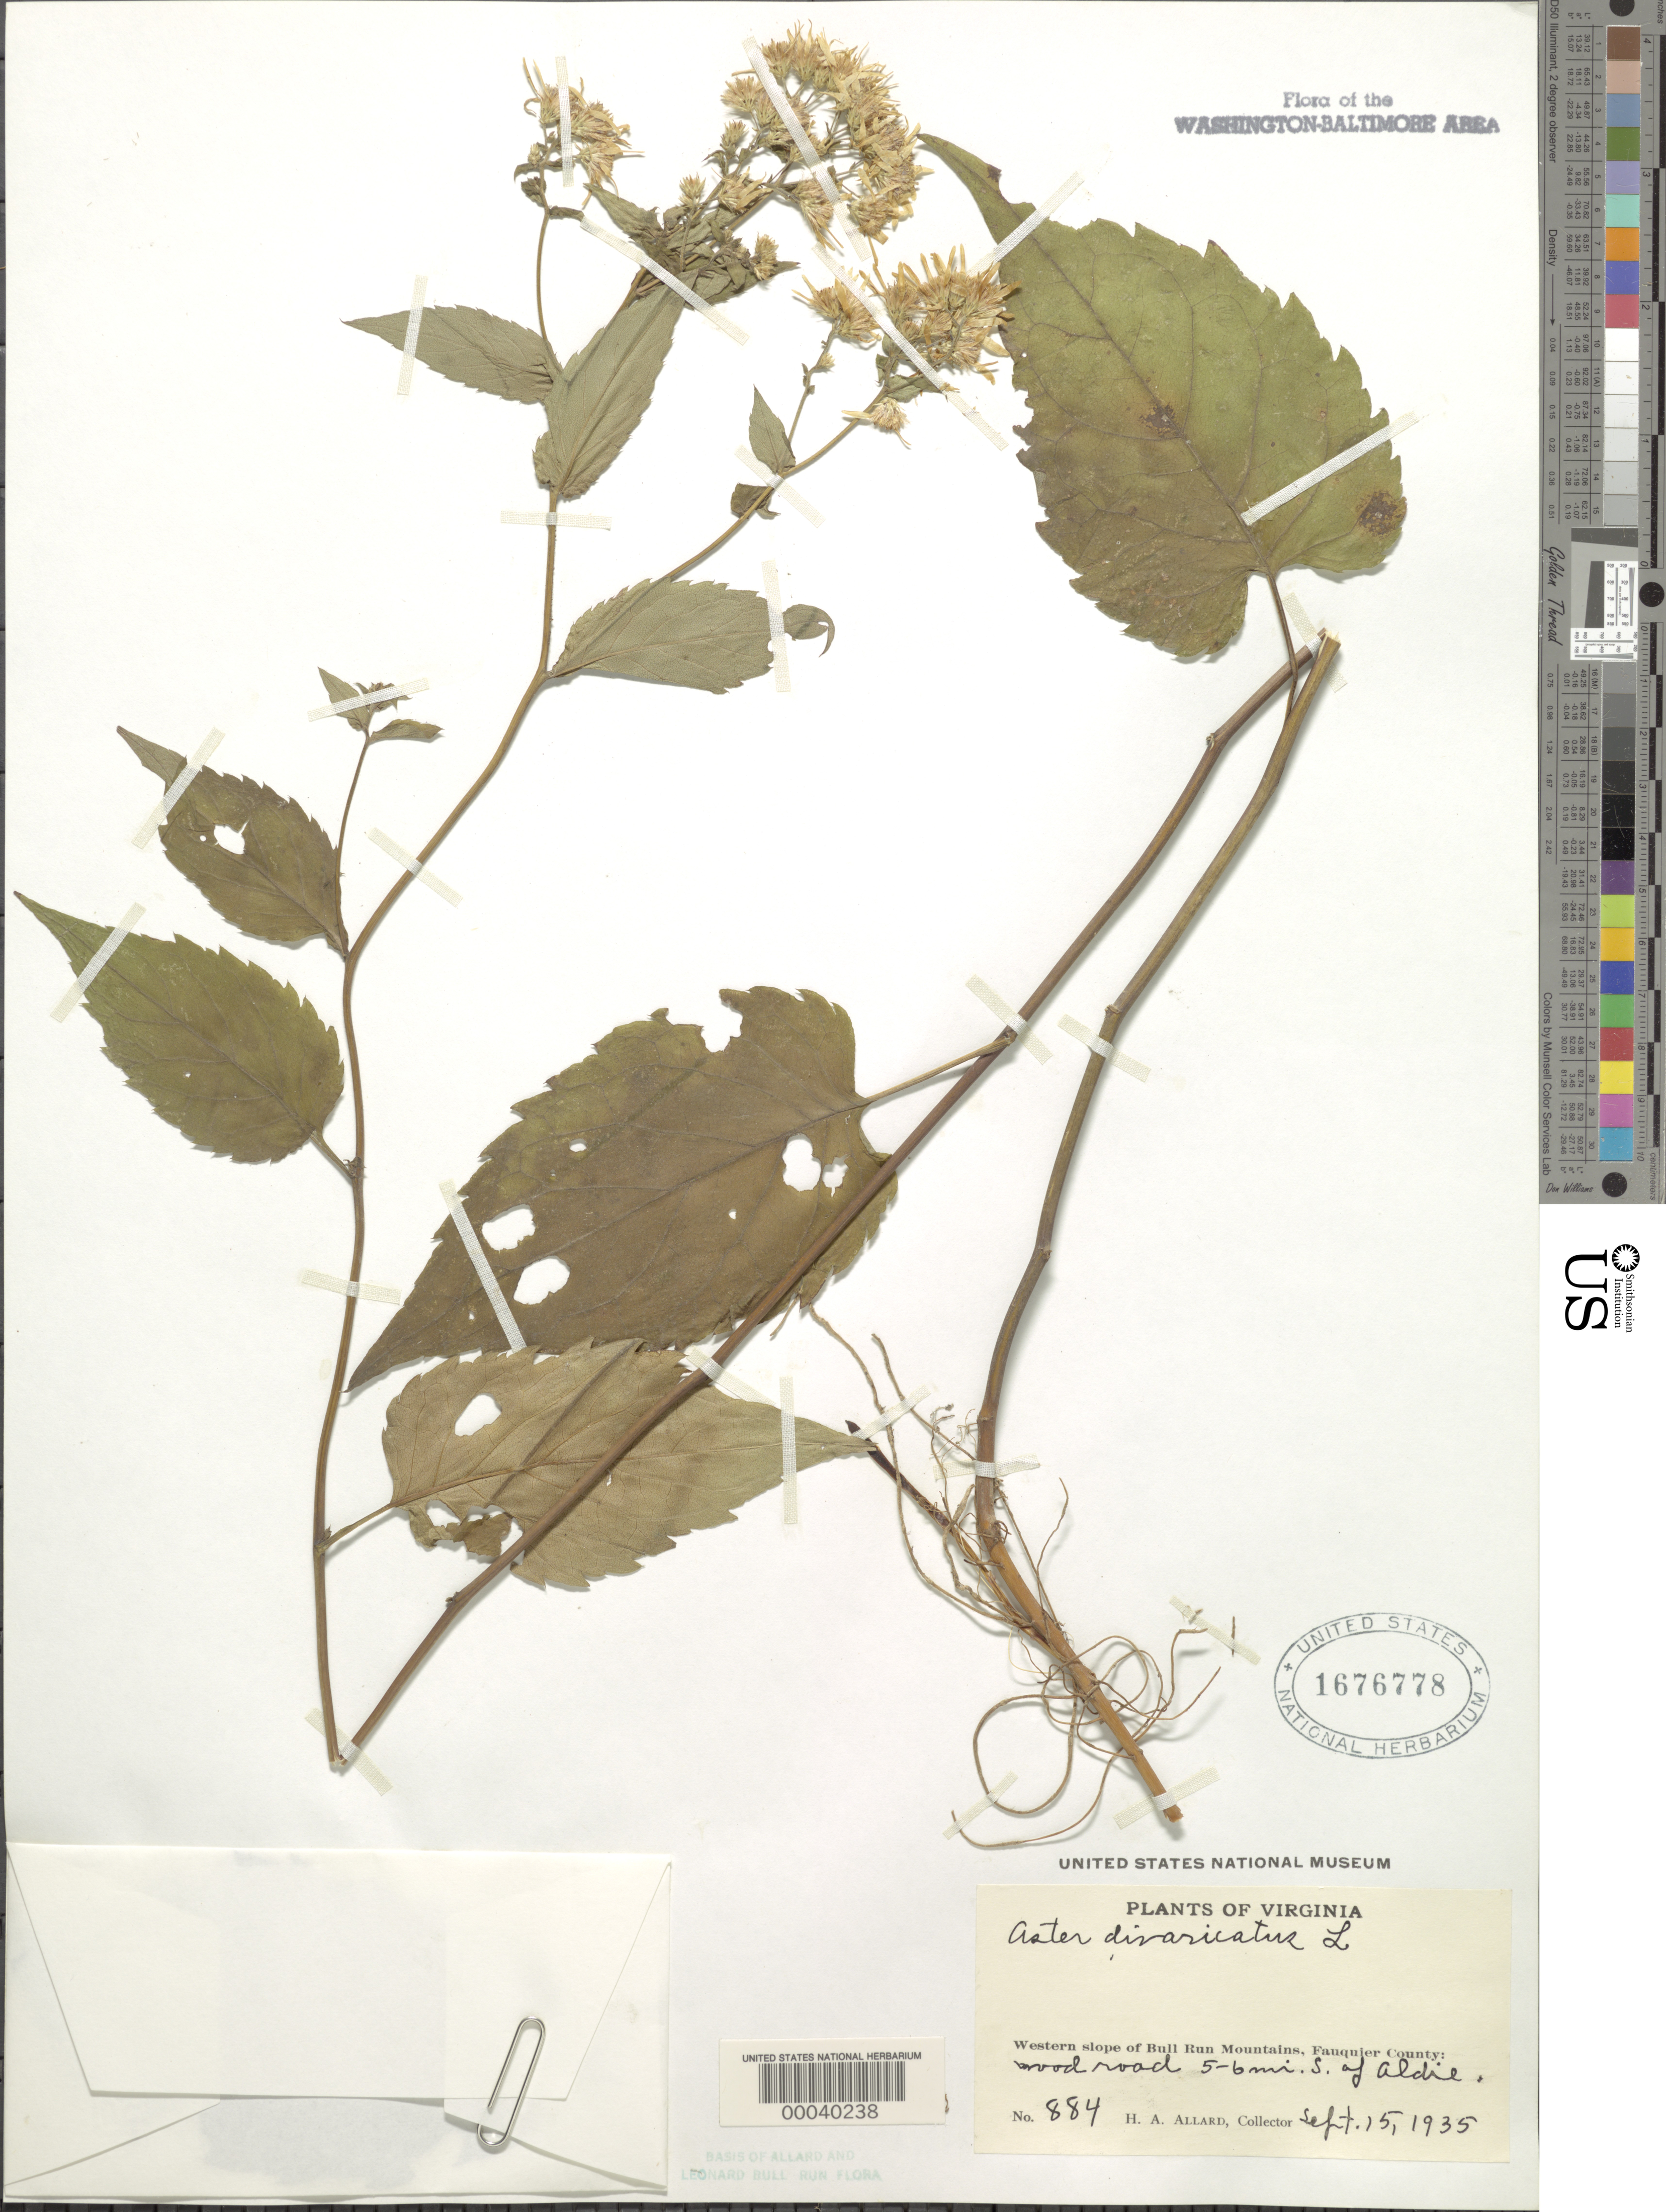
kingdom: Plantae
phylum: Tracheophyta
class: Magnoliopsida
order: Asterales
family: Asteraceae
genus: Eurybia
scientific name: Eurybia divaricata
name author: (L.) G.L. Nesom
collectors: H. A. Allard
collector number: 884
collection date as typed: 15 Sep 1935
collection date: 1935-09-15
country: United States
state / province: Virginia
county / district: Fauquier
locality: South of Aldie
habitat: Wood road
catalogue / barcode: US 1676778